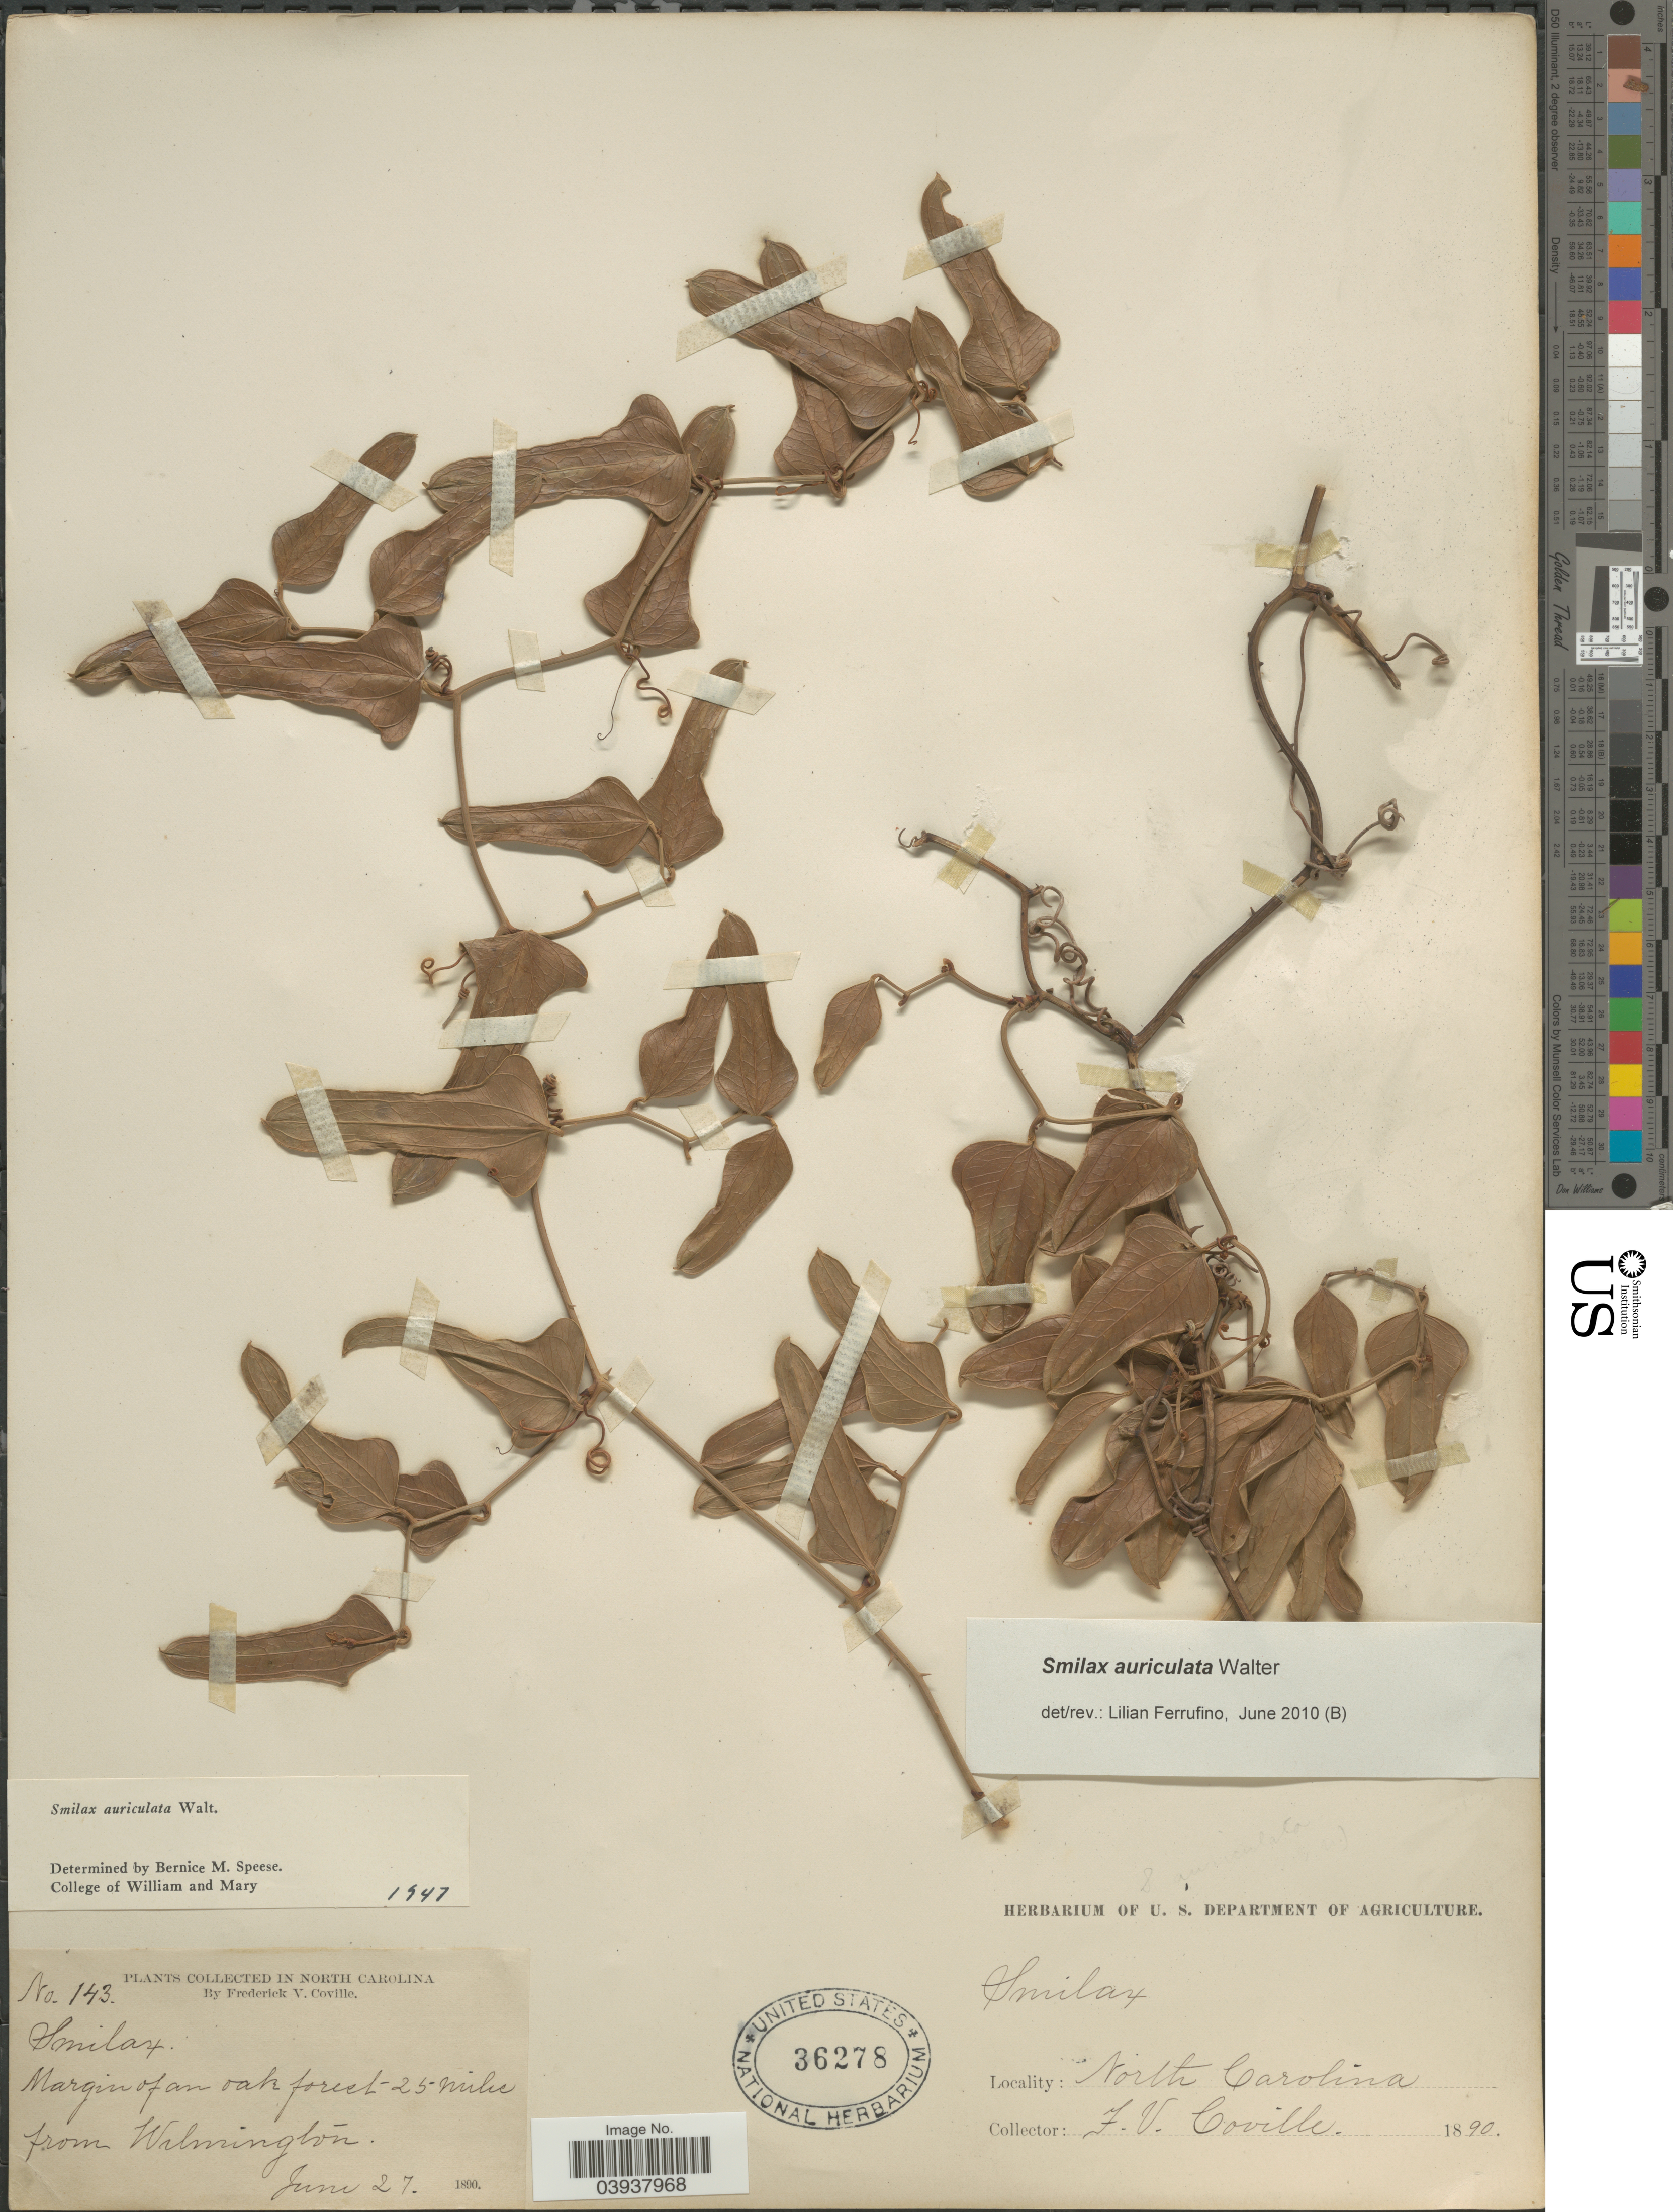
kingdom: Plantae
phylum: Tracheophyta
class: Liliopsida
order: Liliales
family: Smilacaceae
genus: Smilax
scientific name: Smilax auriculata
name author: Walter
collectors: F. V. Coville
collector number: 143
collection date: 1890-06-27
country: United States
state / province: North Carolina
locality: Margin of an oak forest 25 miles from Wilmington.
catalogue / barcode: US 36278